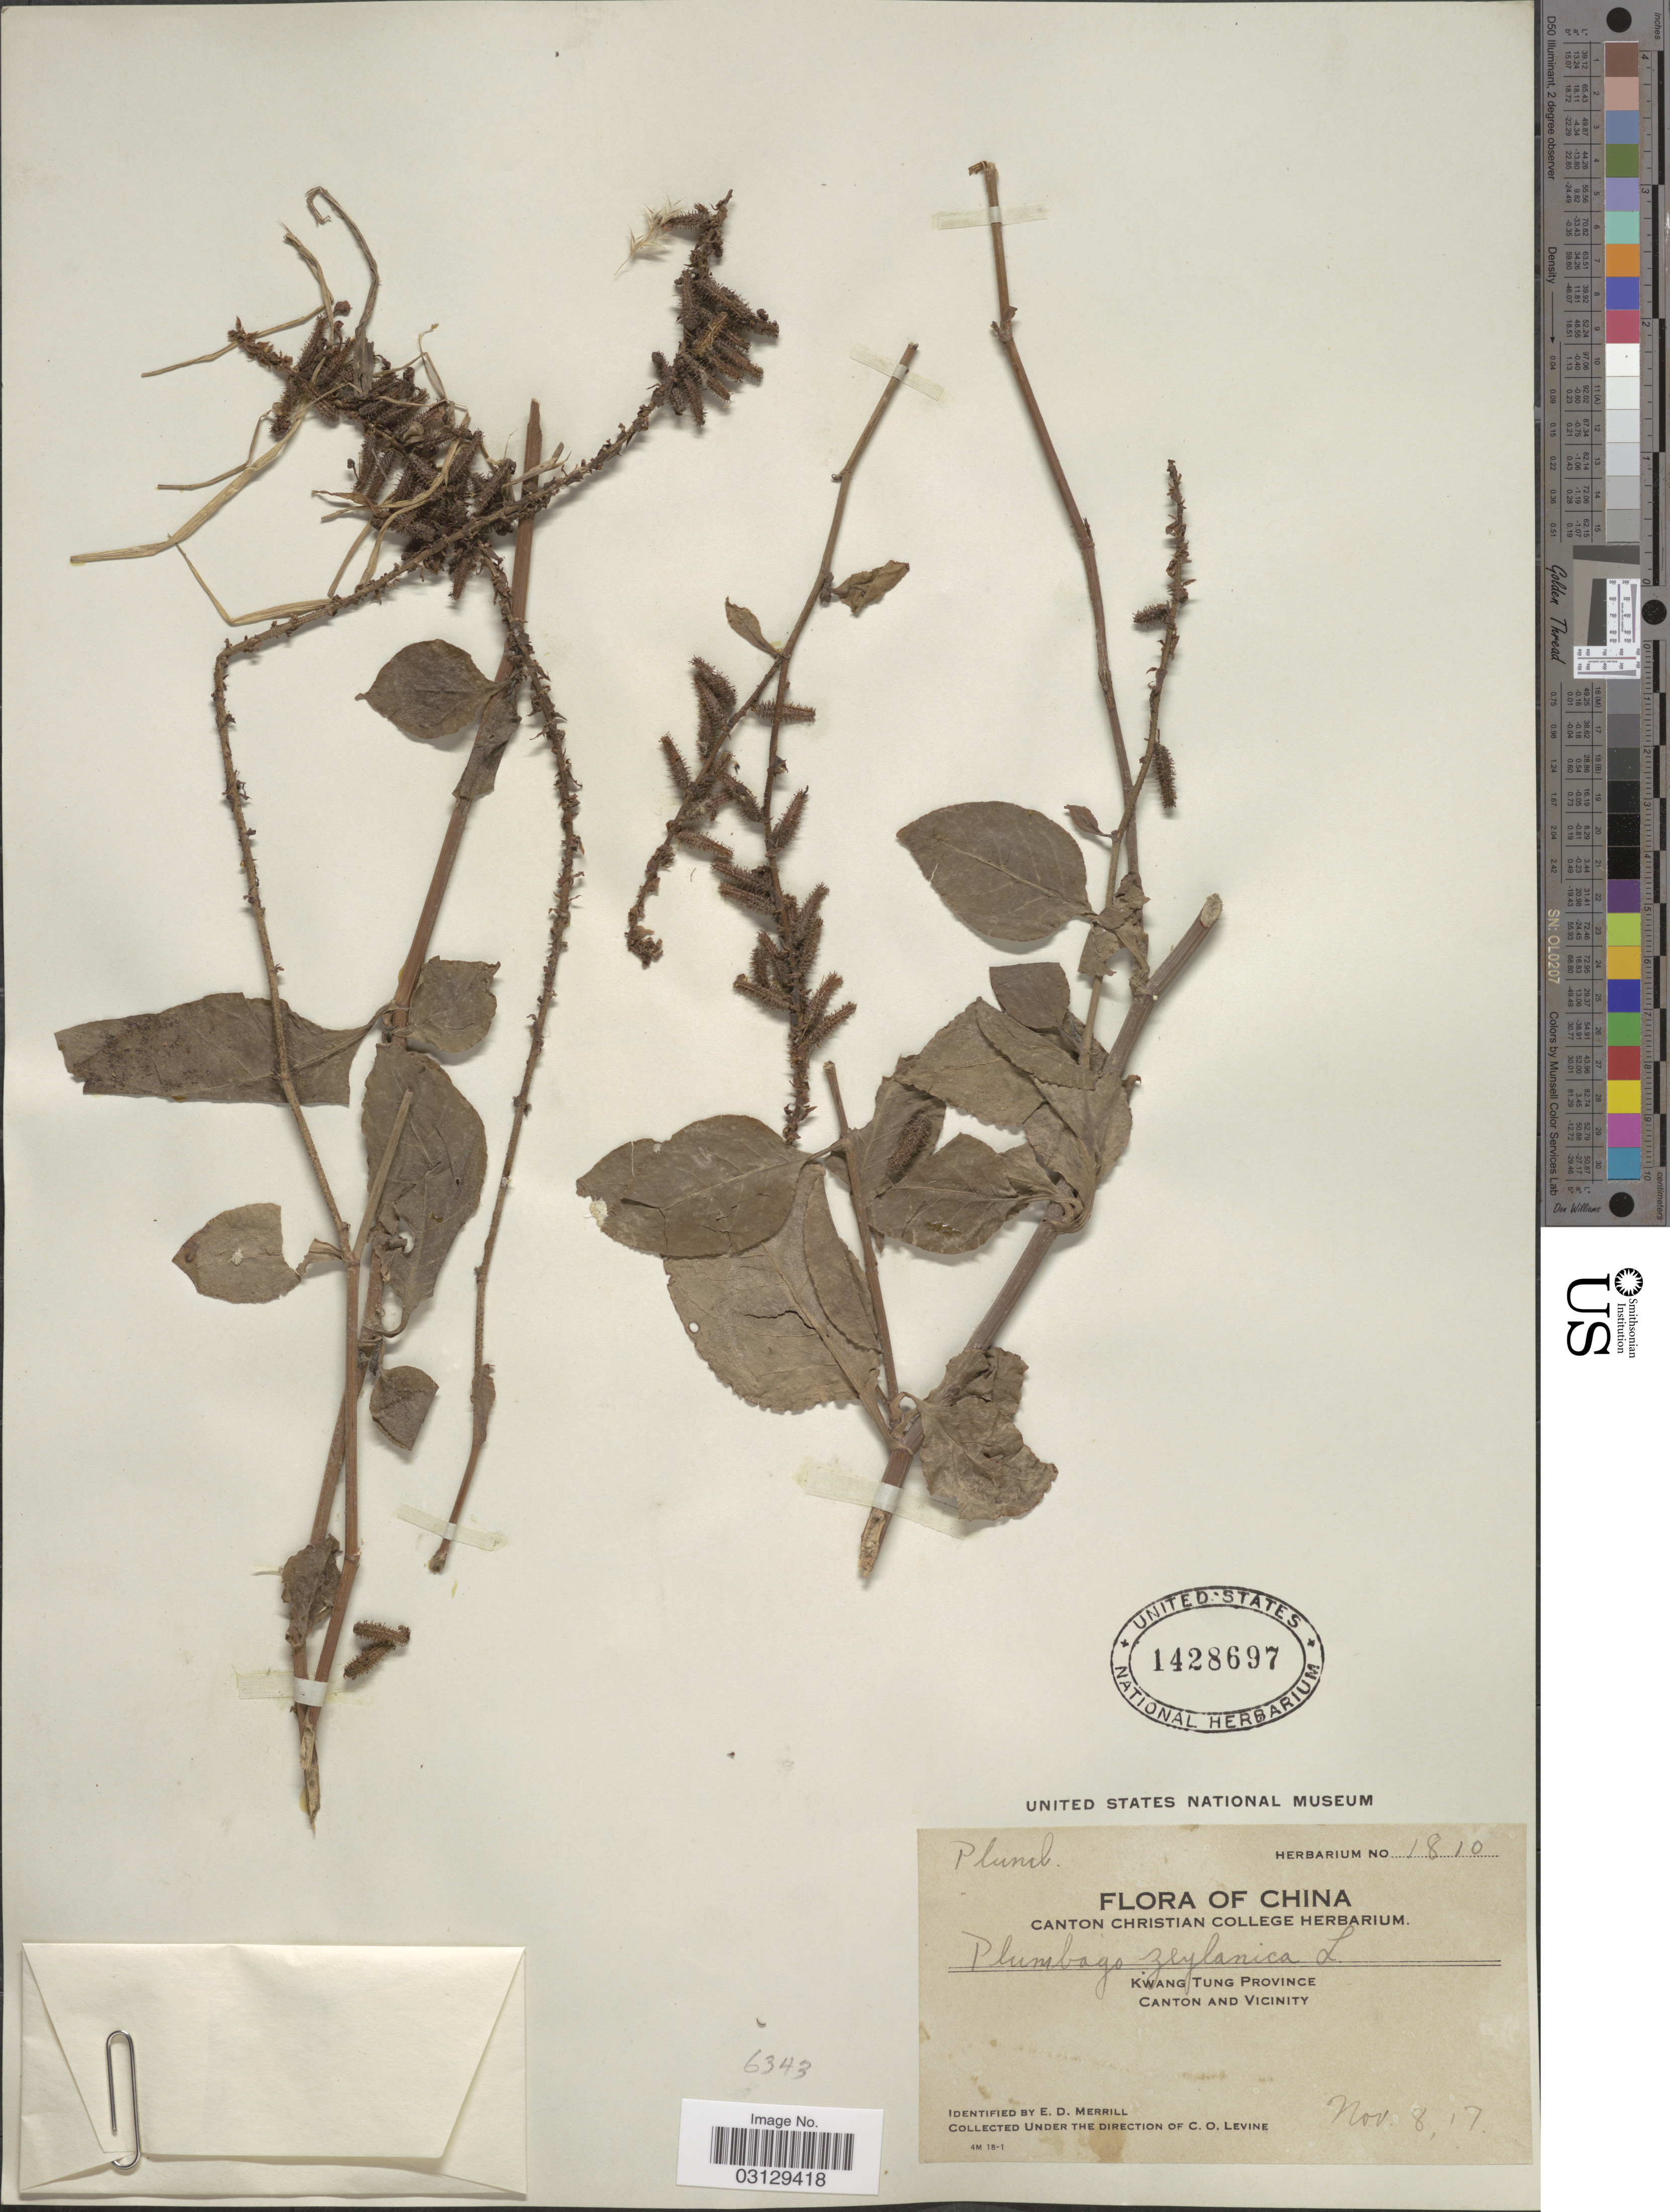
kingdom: Plantae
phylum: Tracheophyta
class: Magnoliopsida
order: Caryophyllales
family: Plumbaginaceae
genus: Plumbago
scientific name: Plumbago zeylanica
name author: L.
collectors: C. O. Levine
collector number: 1810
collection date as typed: Transcribed d/m/y: 8/11/17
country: China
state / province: Guangdong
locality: Kwang Tung Province. Canton and Vicinity.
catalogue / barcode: US 1428697